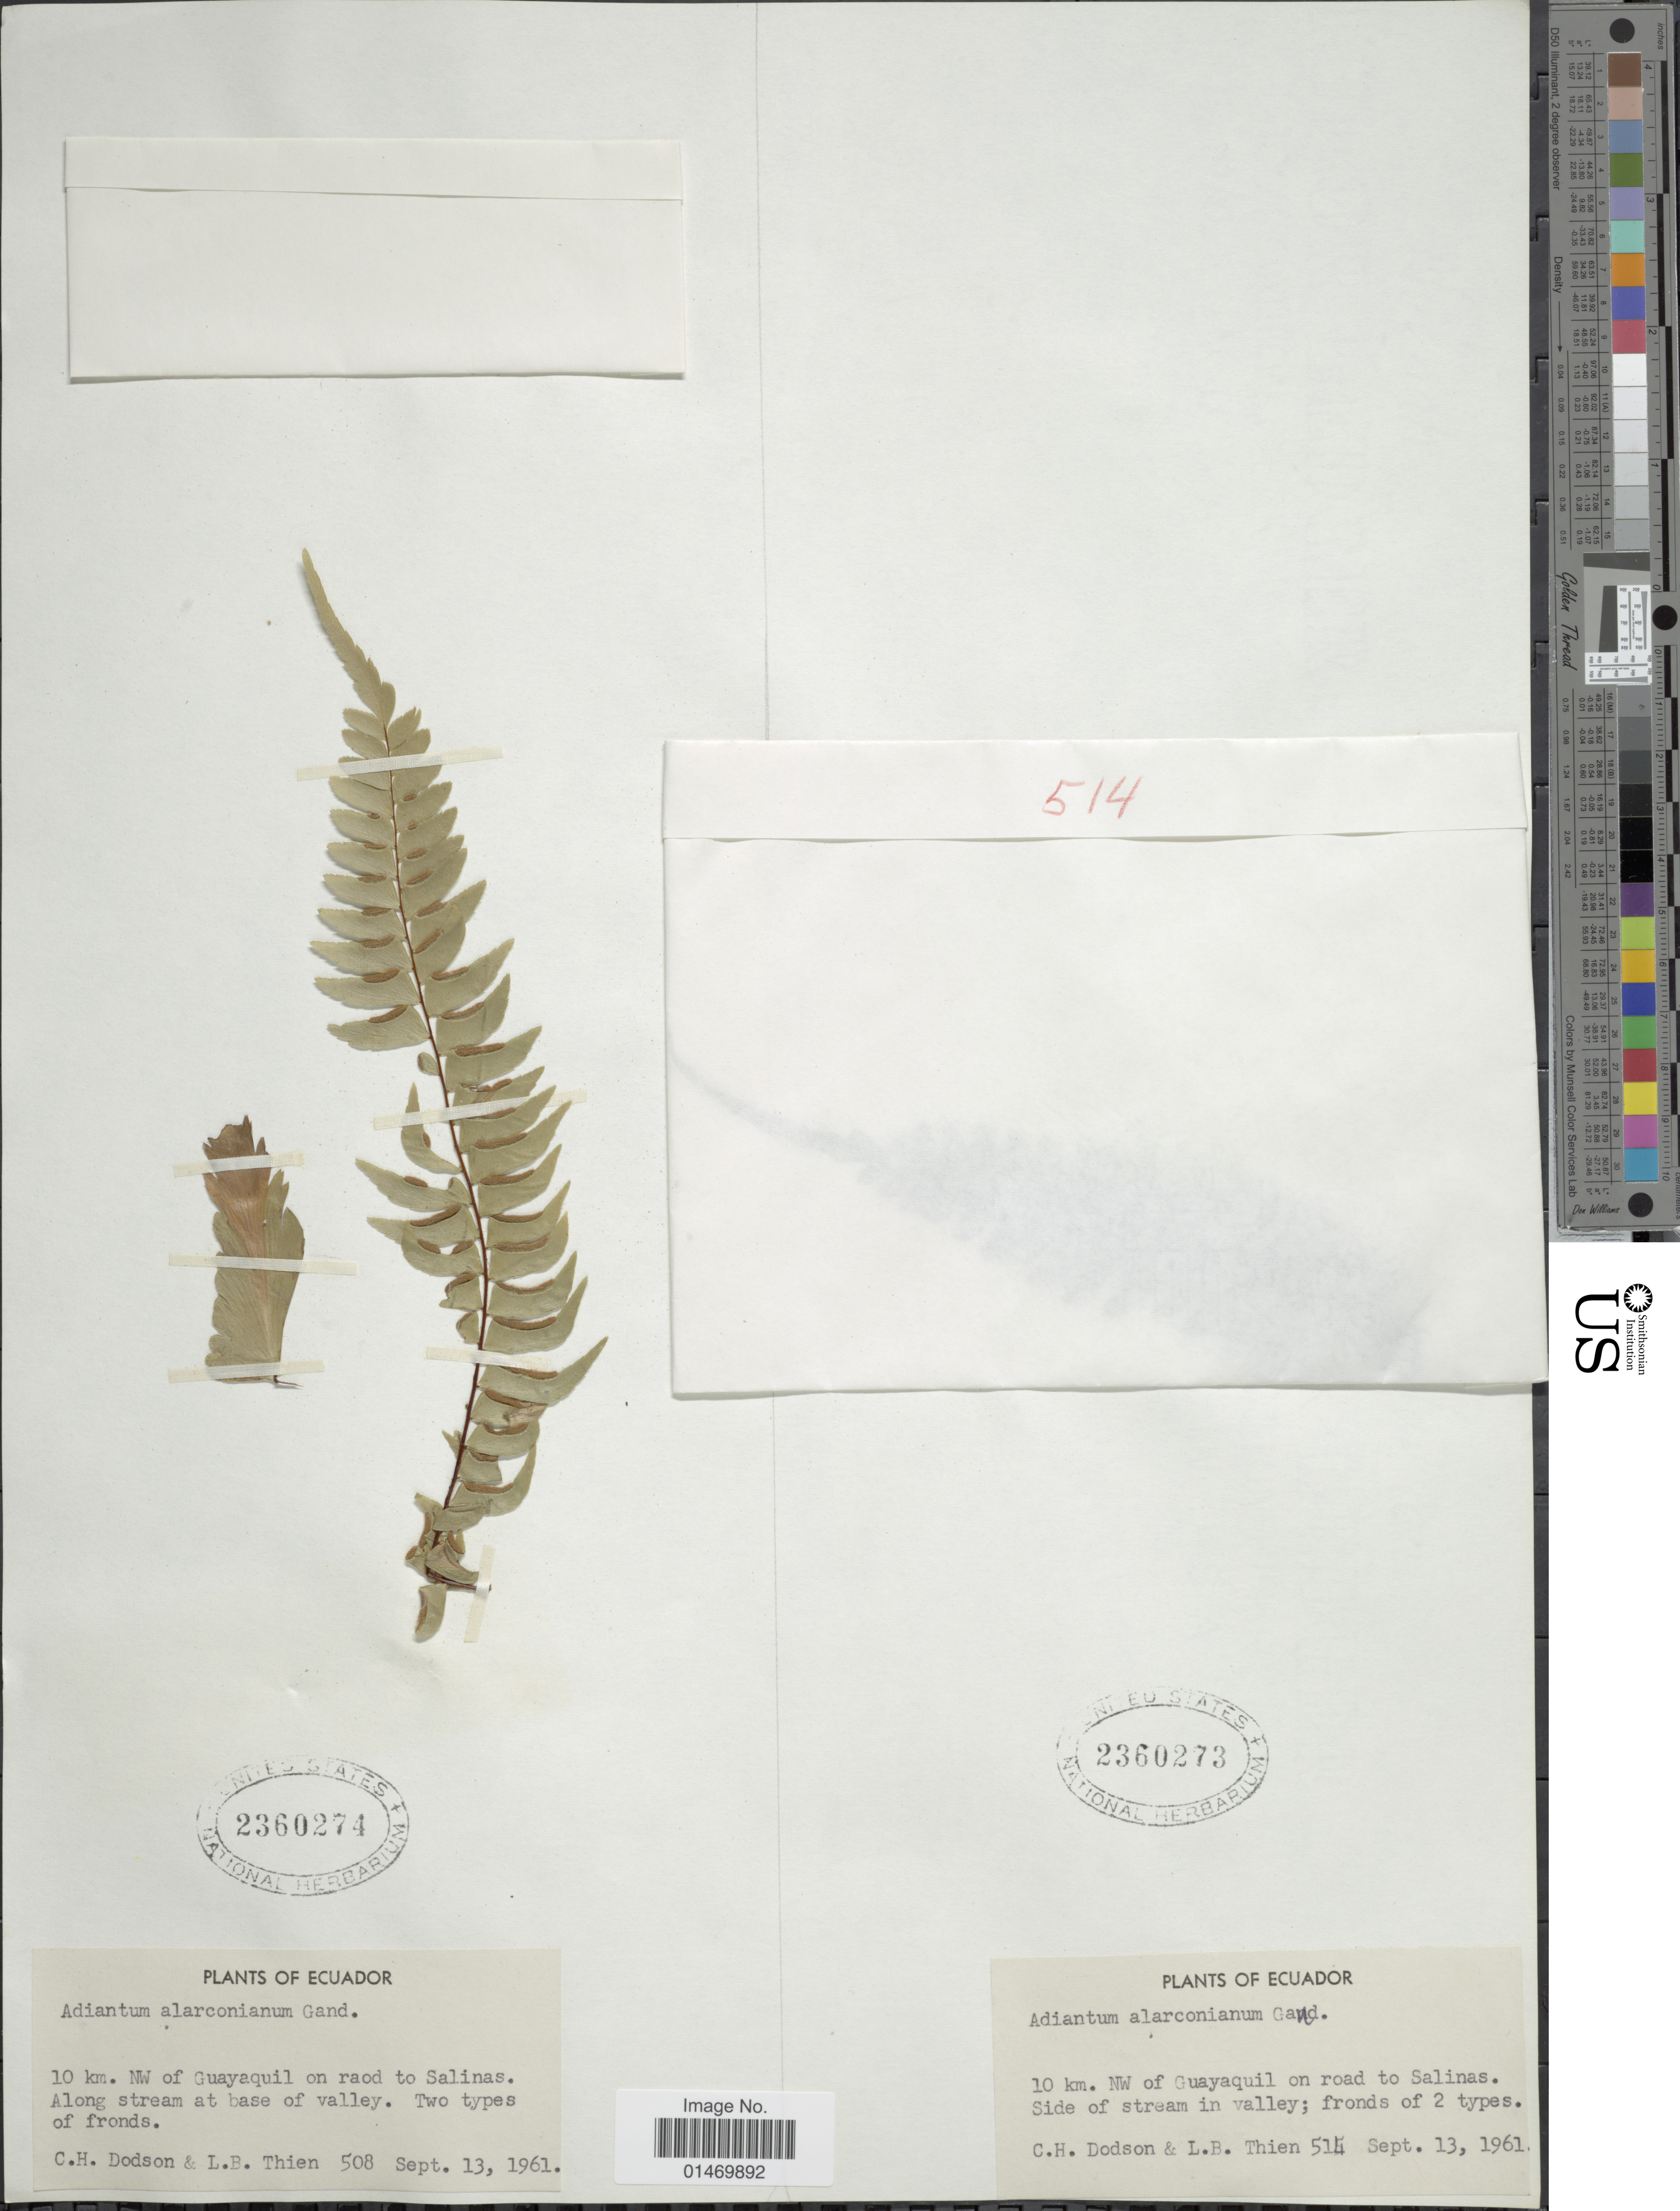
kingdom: Plantae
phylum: Tracheophyta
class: Polypodiopsida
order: Polypodiales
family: Pteridaceae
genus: Adiantum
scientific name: Adiantum alarconianum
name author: Gaudich.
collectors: C. H. Dodson & L. Thien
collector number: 508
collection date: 1961-09-13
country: Ecuador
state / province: Guayas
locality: Ecuador, 10 km. NW of Guayaquil on road to Salinas.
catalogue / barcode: US 2360274-2